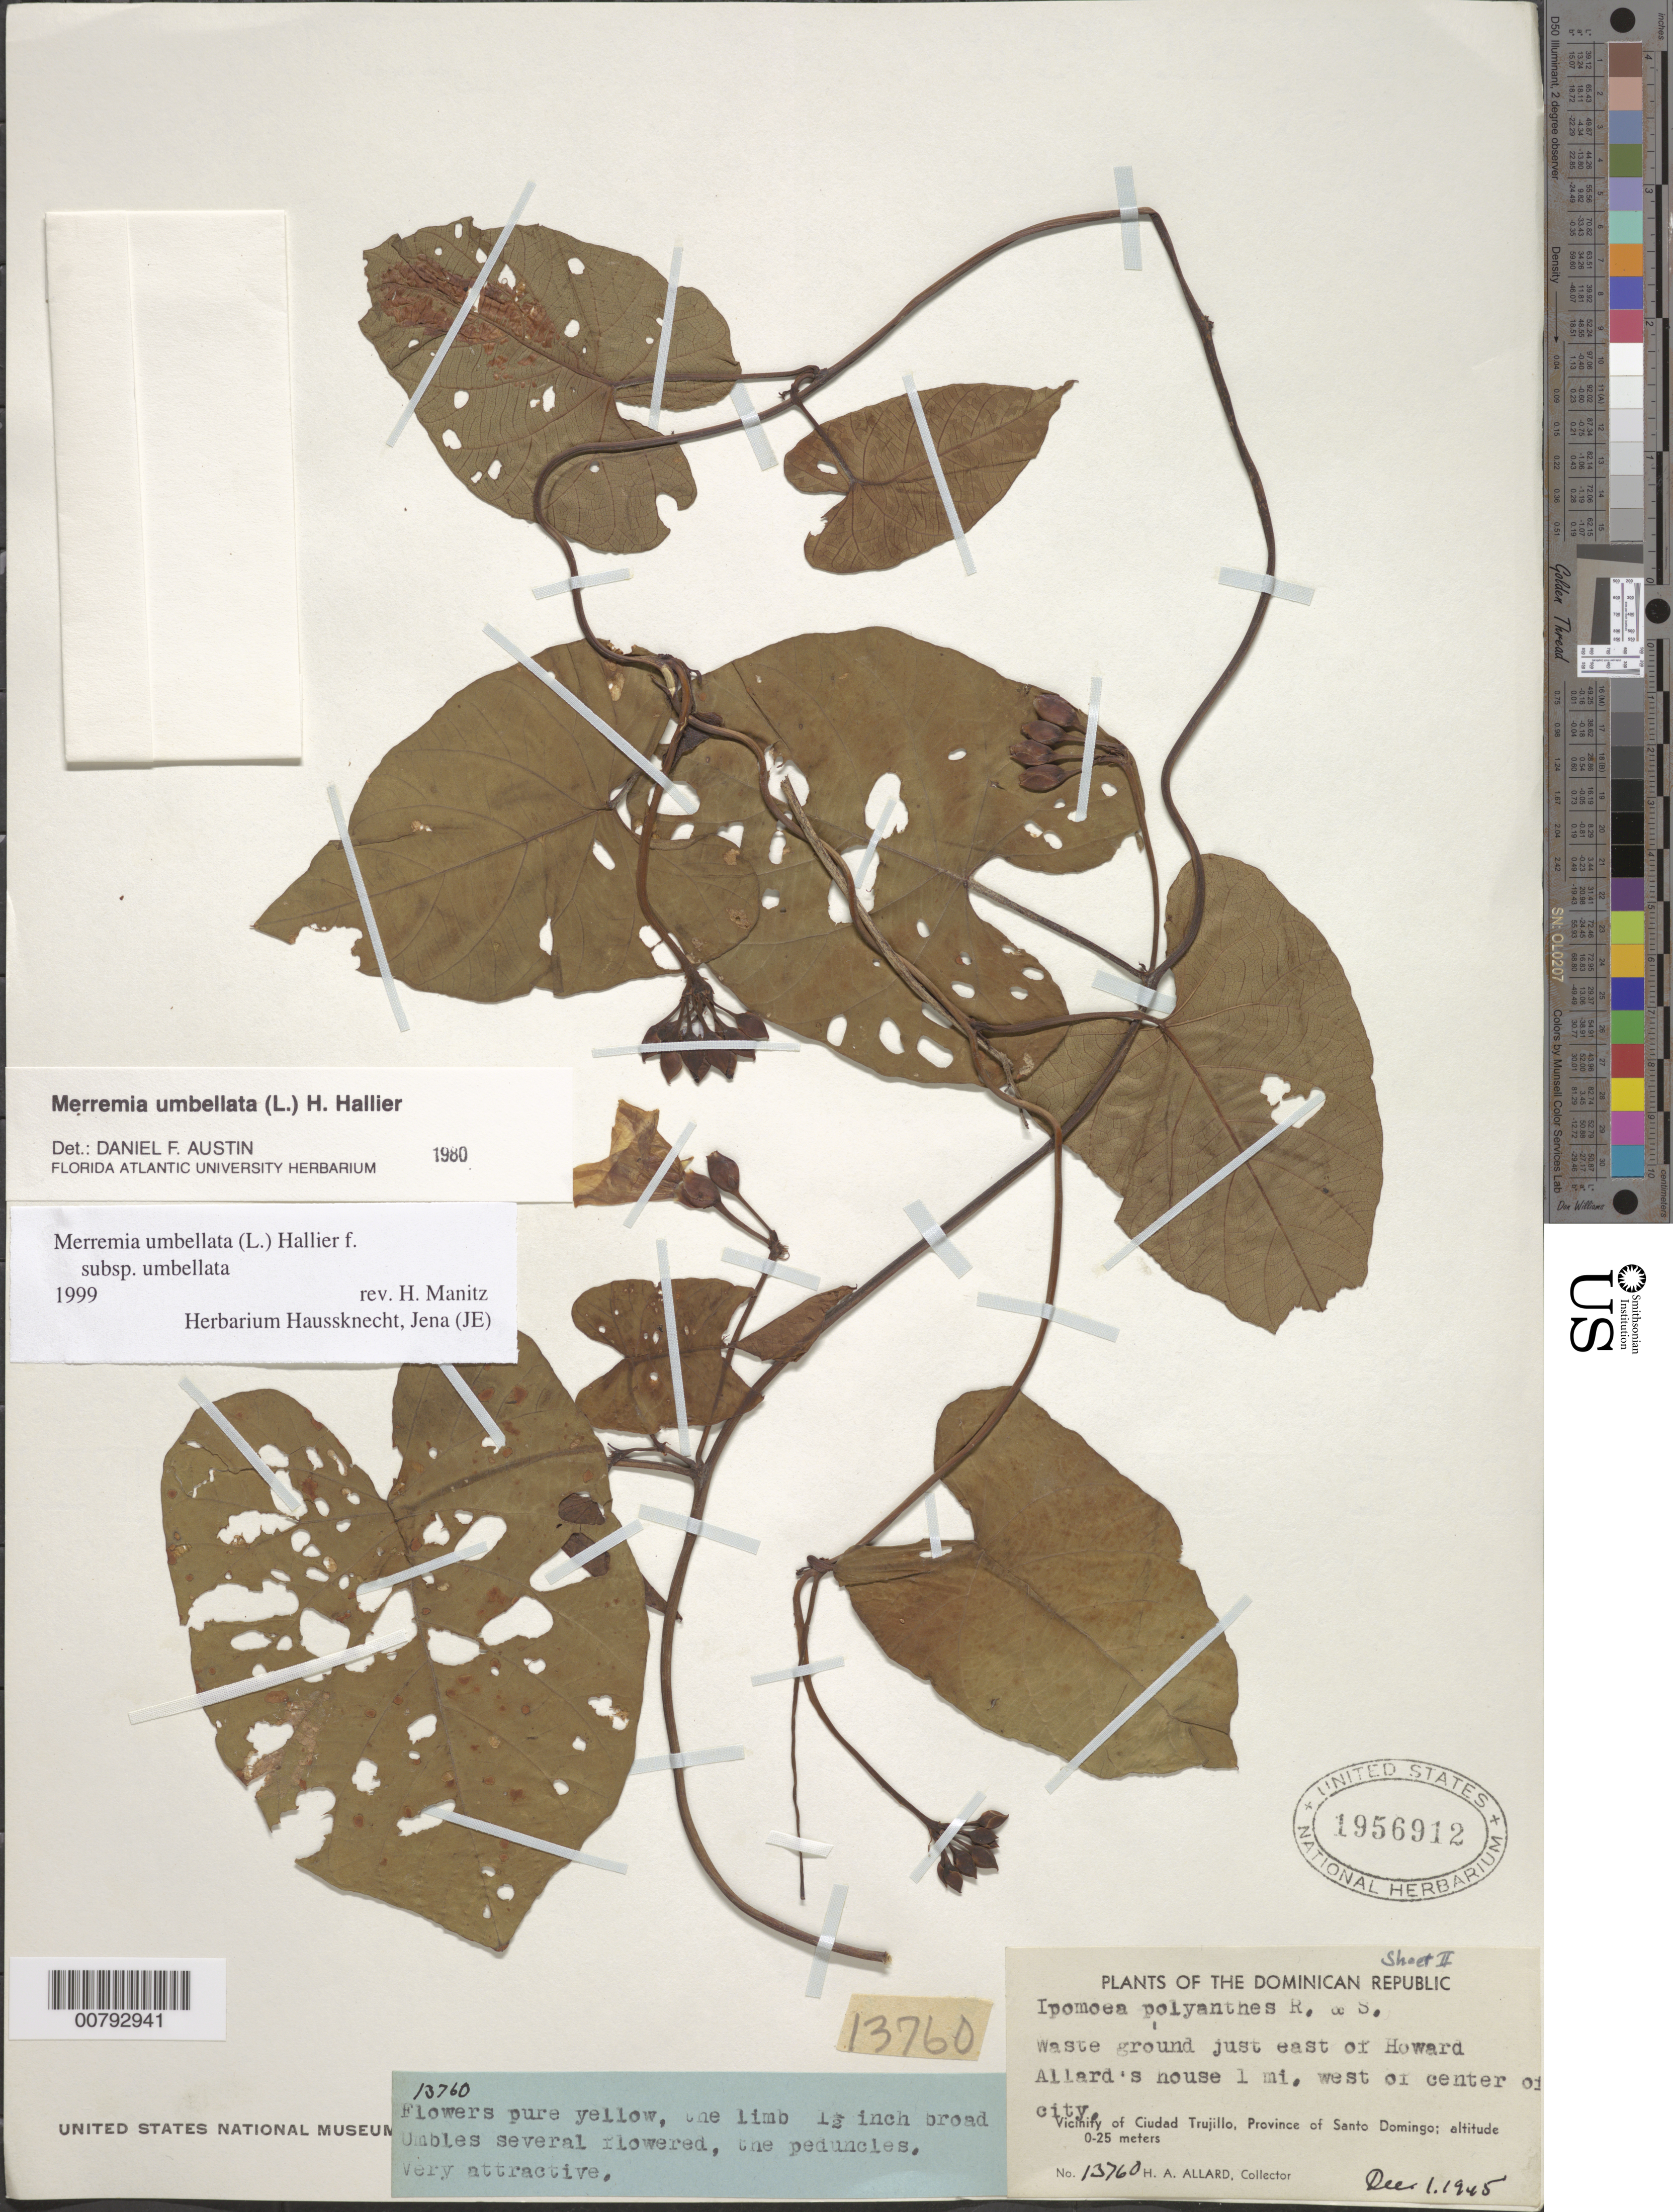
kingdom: Plantae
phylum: Tracheophyta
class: Magnoliopsida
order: Solanales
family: Convolvulaceae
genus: Camonea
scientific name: Camonea umbellata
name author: (L.) A. R. Simões & Staples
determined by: Strong, Mark T., (BOT), Smithsonian Institution - National Museum of Natural History (UNITED STATES)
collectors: H. A. Allard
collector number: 13760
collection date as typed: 01 Dec 1945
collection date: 1945-12-01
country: Dominican Republic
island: Hispaniola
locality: Province of Santo Domingo, vicinity of Ciudad Trujillo, just west of Howard Allard's house 1 mile w of center of city.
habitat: Waste ground.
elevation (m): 0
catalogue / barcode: US 1956912